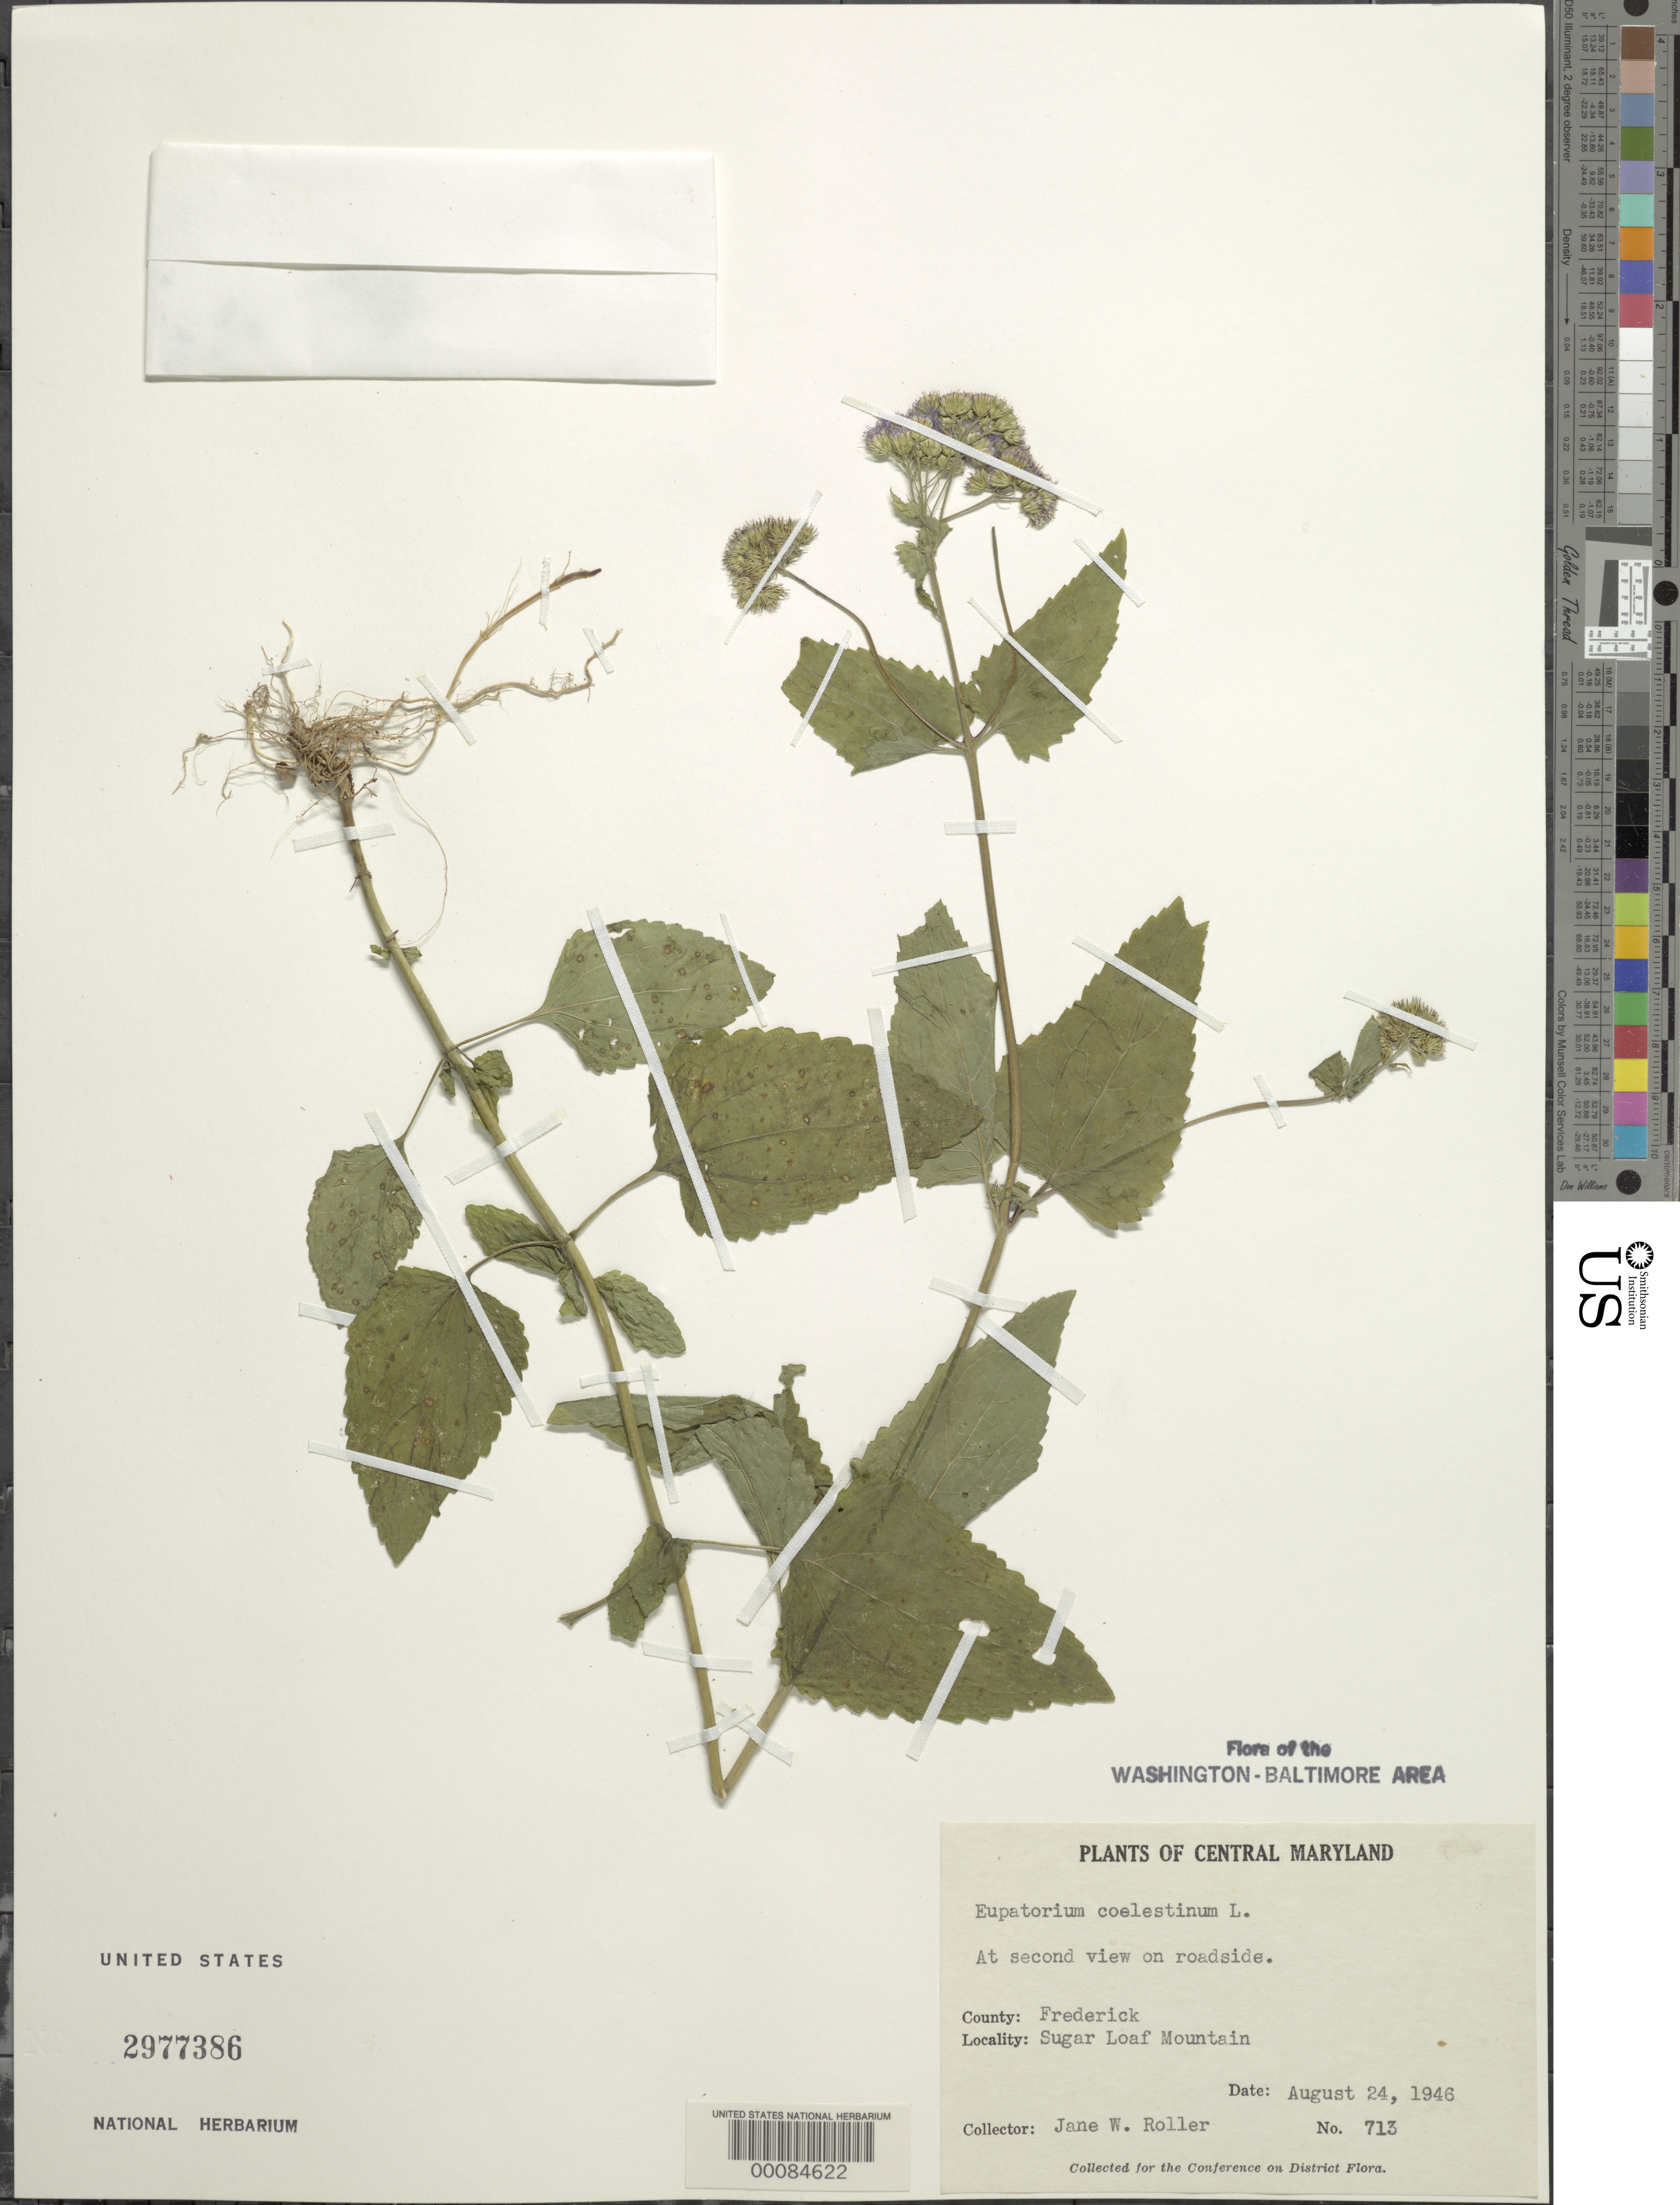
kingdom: Plantae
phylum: Tracheophyta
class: Magnoliopsida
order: Asterales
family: Asteraceae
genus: Conoclinium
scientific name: Conoclinium coelestinum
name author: (L.) DC.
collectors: J. W. Roller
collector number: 713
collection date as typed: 24 Aug 1946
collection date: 1946-08-24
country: United States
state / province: Maryland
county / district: Frederick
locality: Sugar Loaf Mountain, second view on roadside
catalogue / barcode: US 2977386